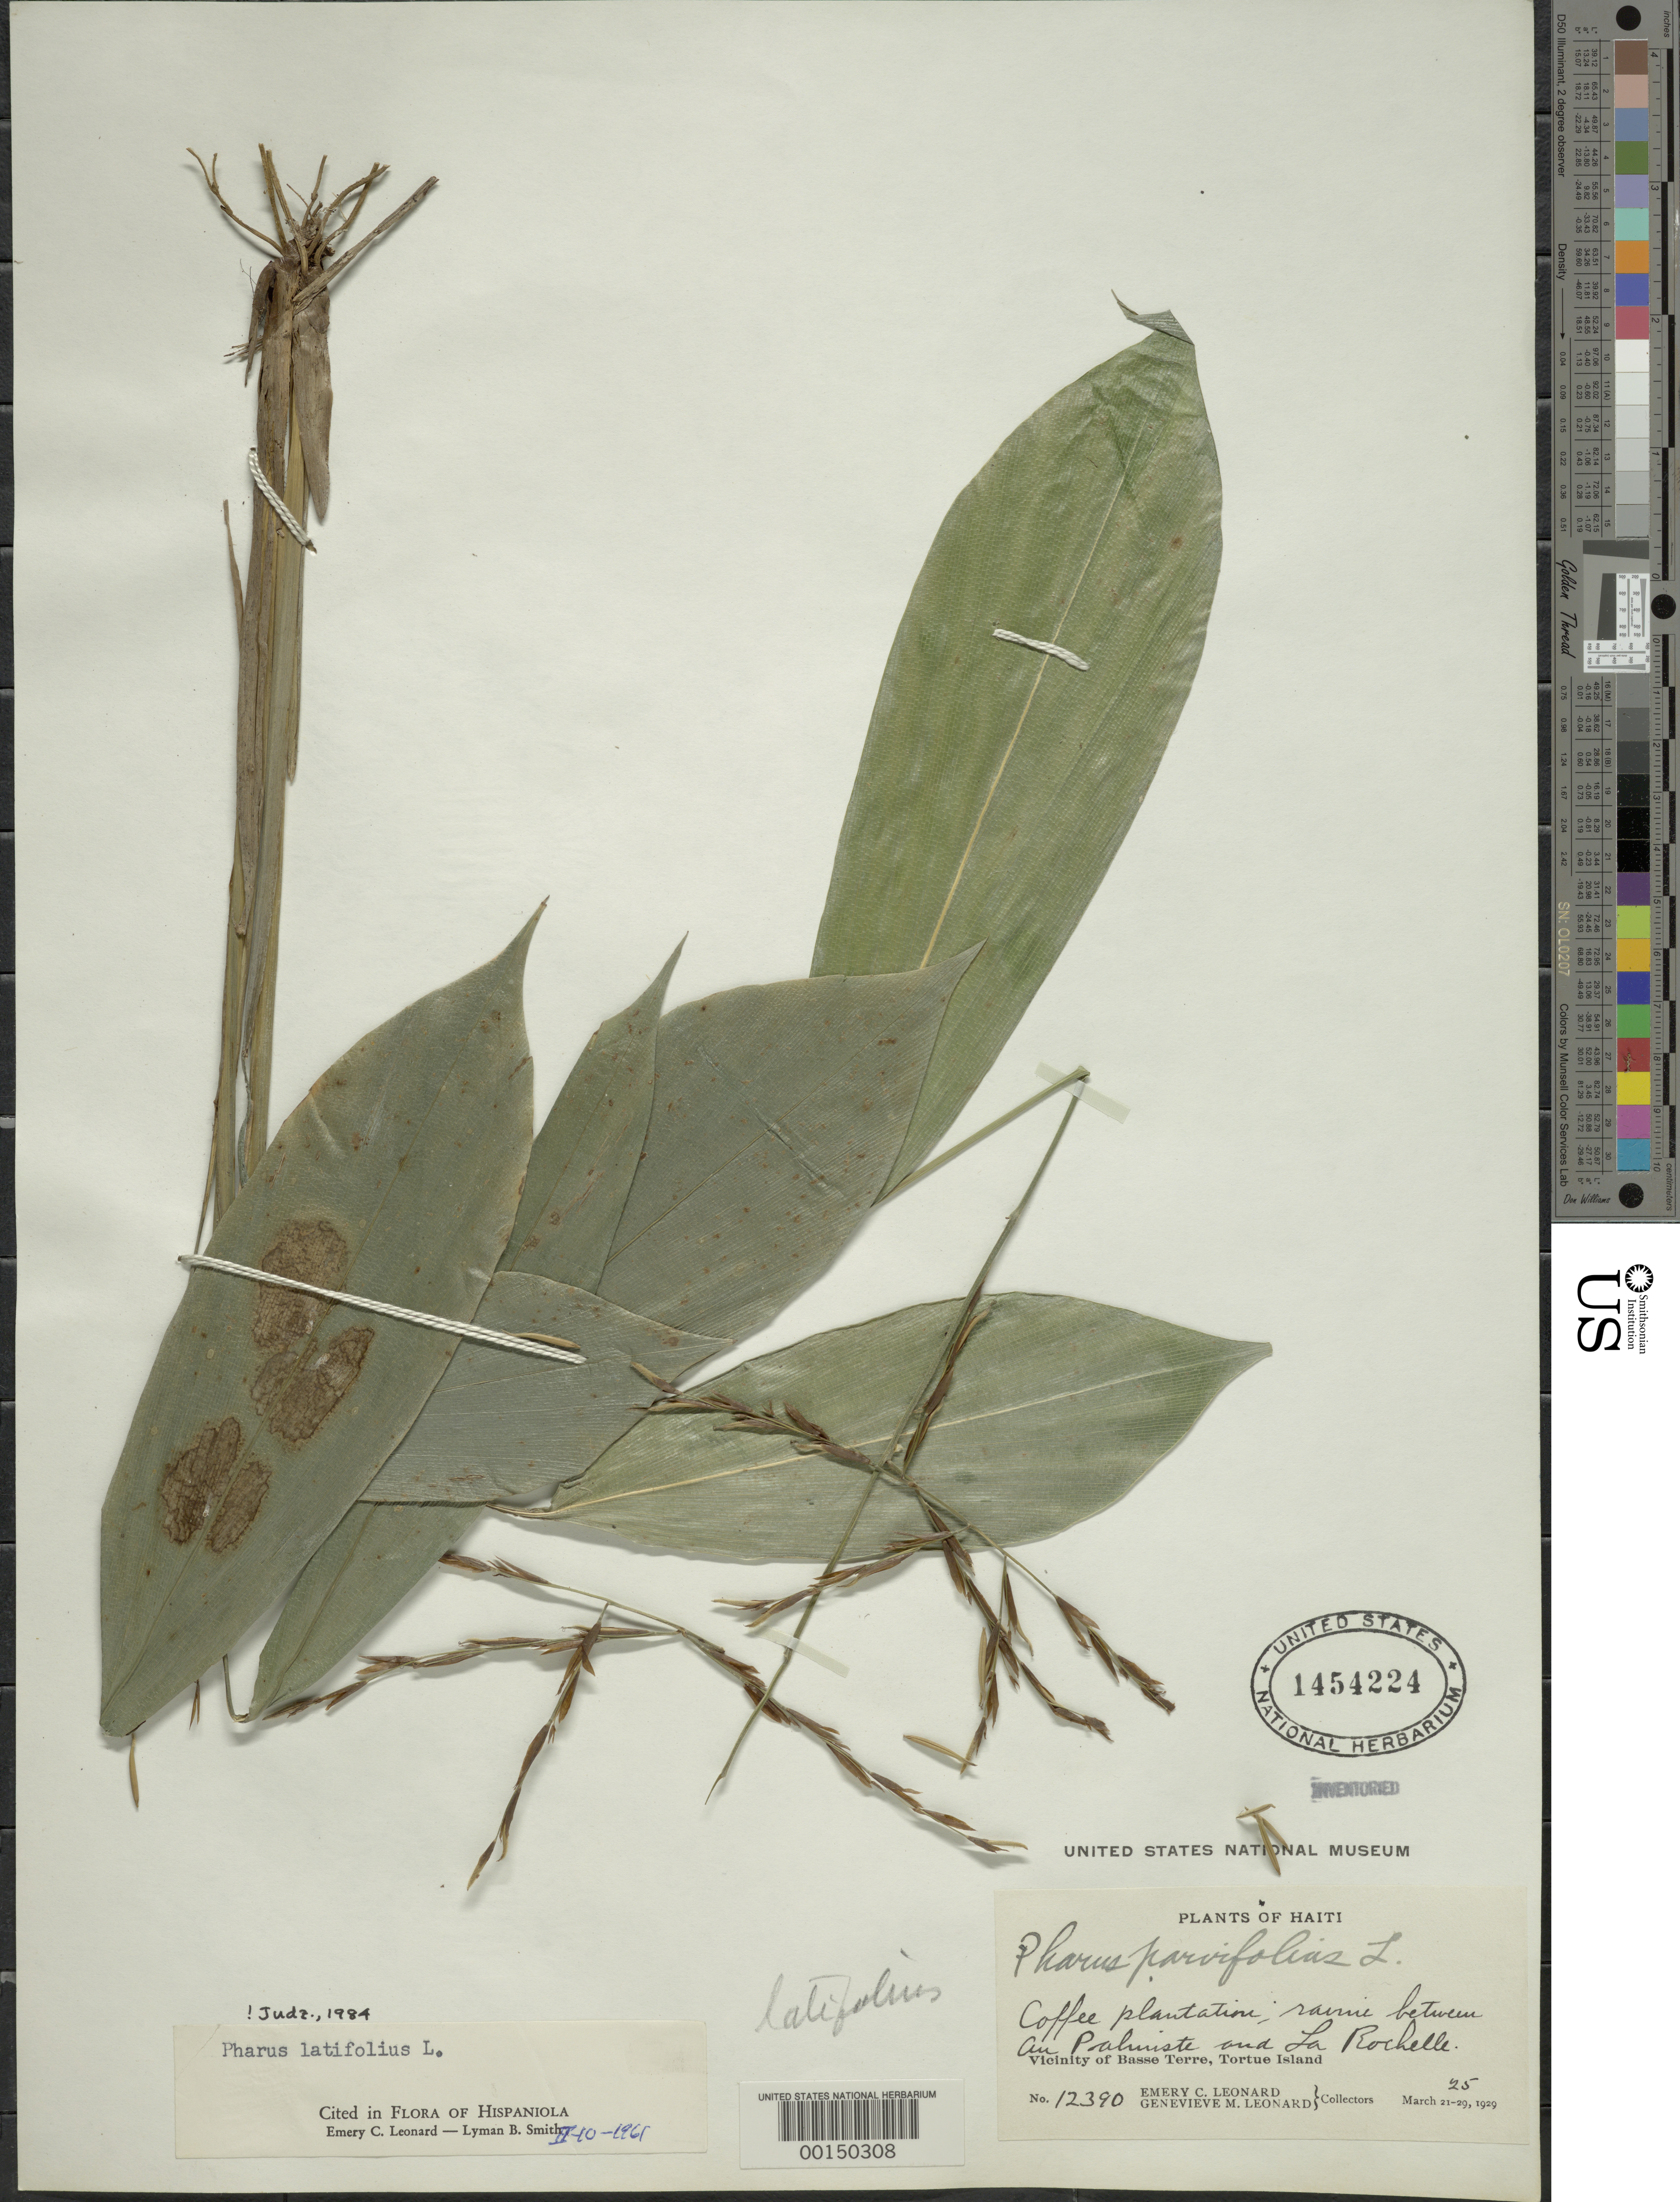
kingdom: Plantae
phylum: Tracheophyta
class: Liliopsida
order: Poales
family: Poaceae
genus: Pharus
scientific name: Pharus latifolius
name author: L.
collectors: E. C. Leonard & G. M. Leonard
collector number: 12390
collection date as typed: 25 Mar 1929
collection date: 1929-03-25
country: Haiti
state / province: Nord-Ouest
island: Tortuga Island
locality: Tortue island, basse terre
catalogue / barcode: US 1454224